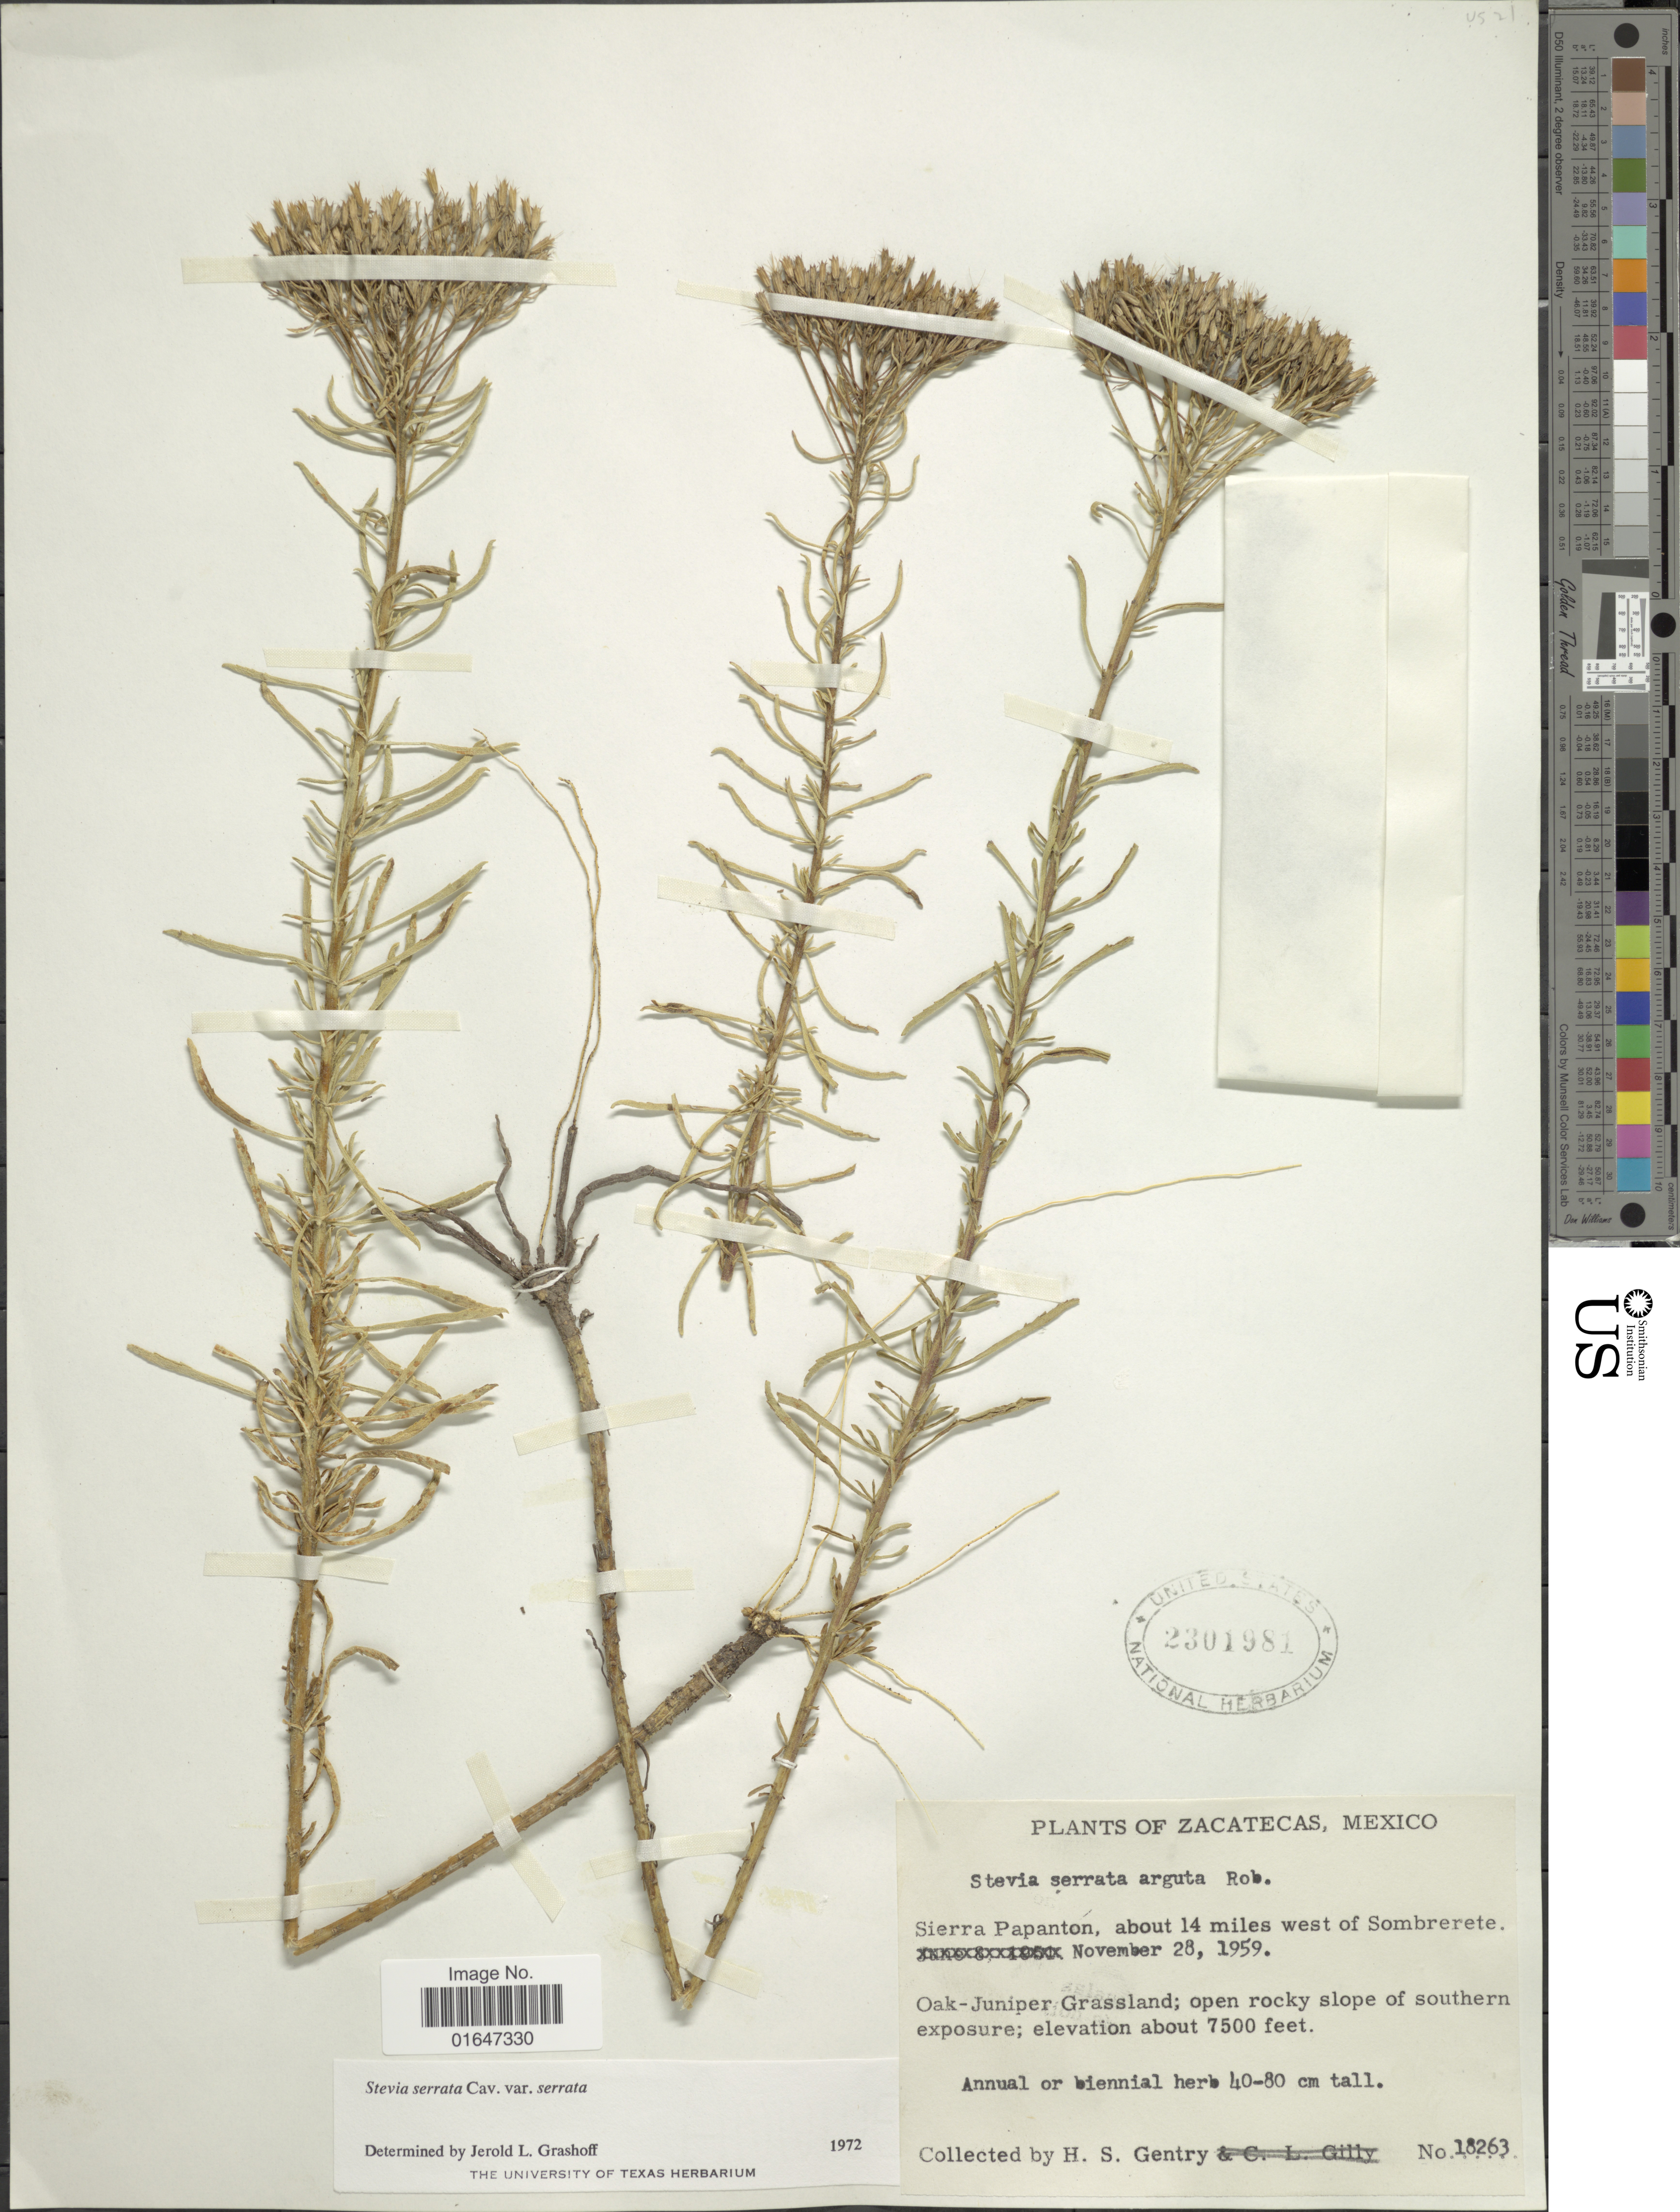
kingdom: Plantae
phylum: Tracheophyta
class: Magnoliopsida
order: Asterales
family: Asteraceae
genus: Stevia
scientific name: Stevia serrata var. serrata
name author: Cav.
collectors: H. S. Gentry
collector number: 18263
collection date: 1959-11-28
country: Mexico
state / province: Zacatecas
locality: Sierra Papanton, about 14 miles west of Sombrerete, Oak-Juniper Grassland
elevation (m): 2286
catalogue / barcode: US 2301981